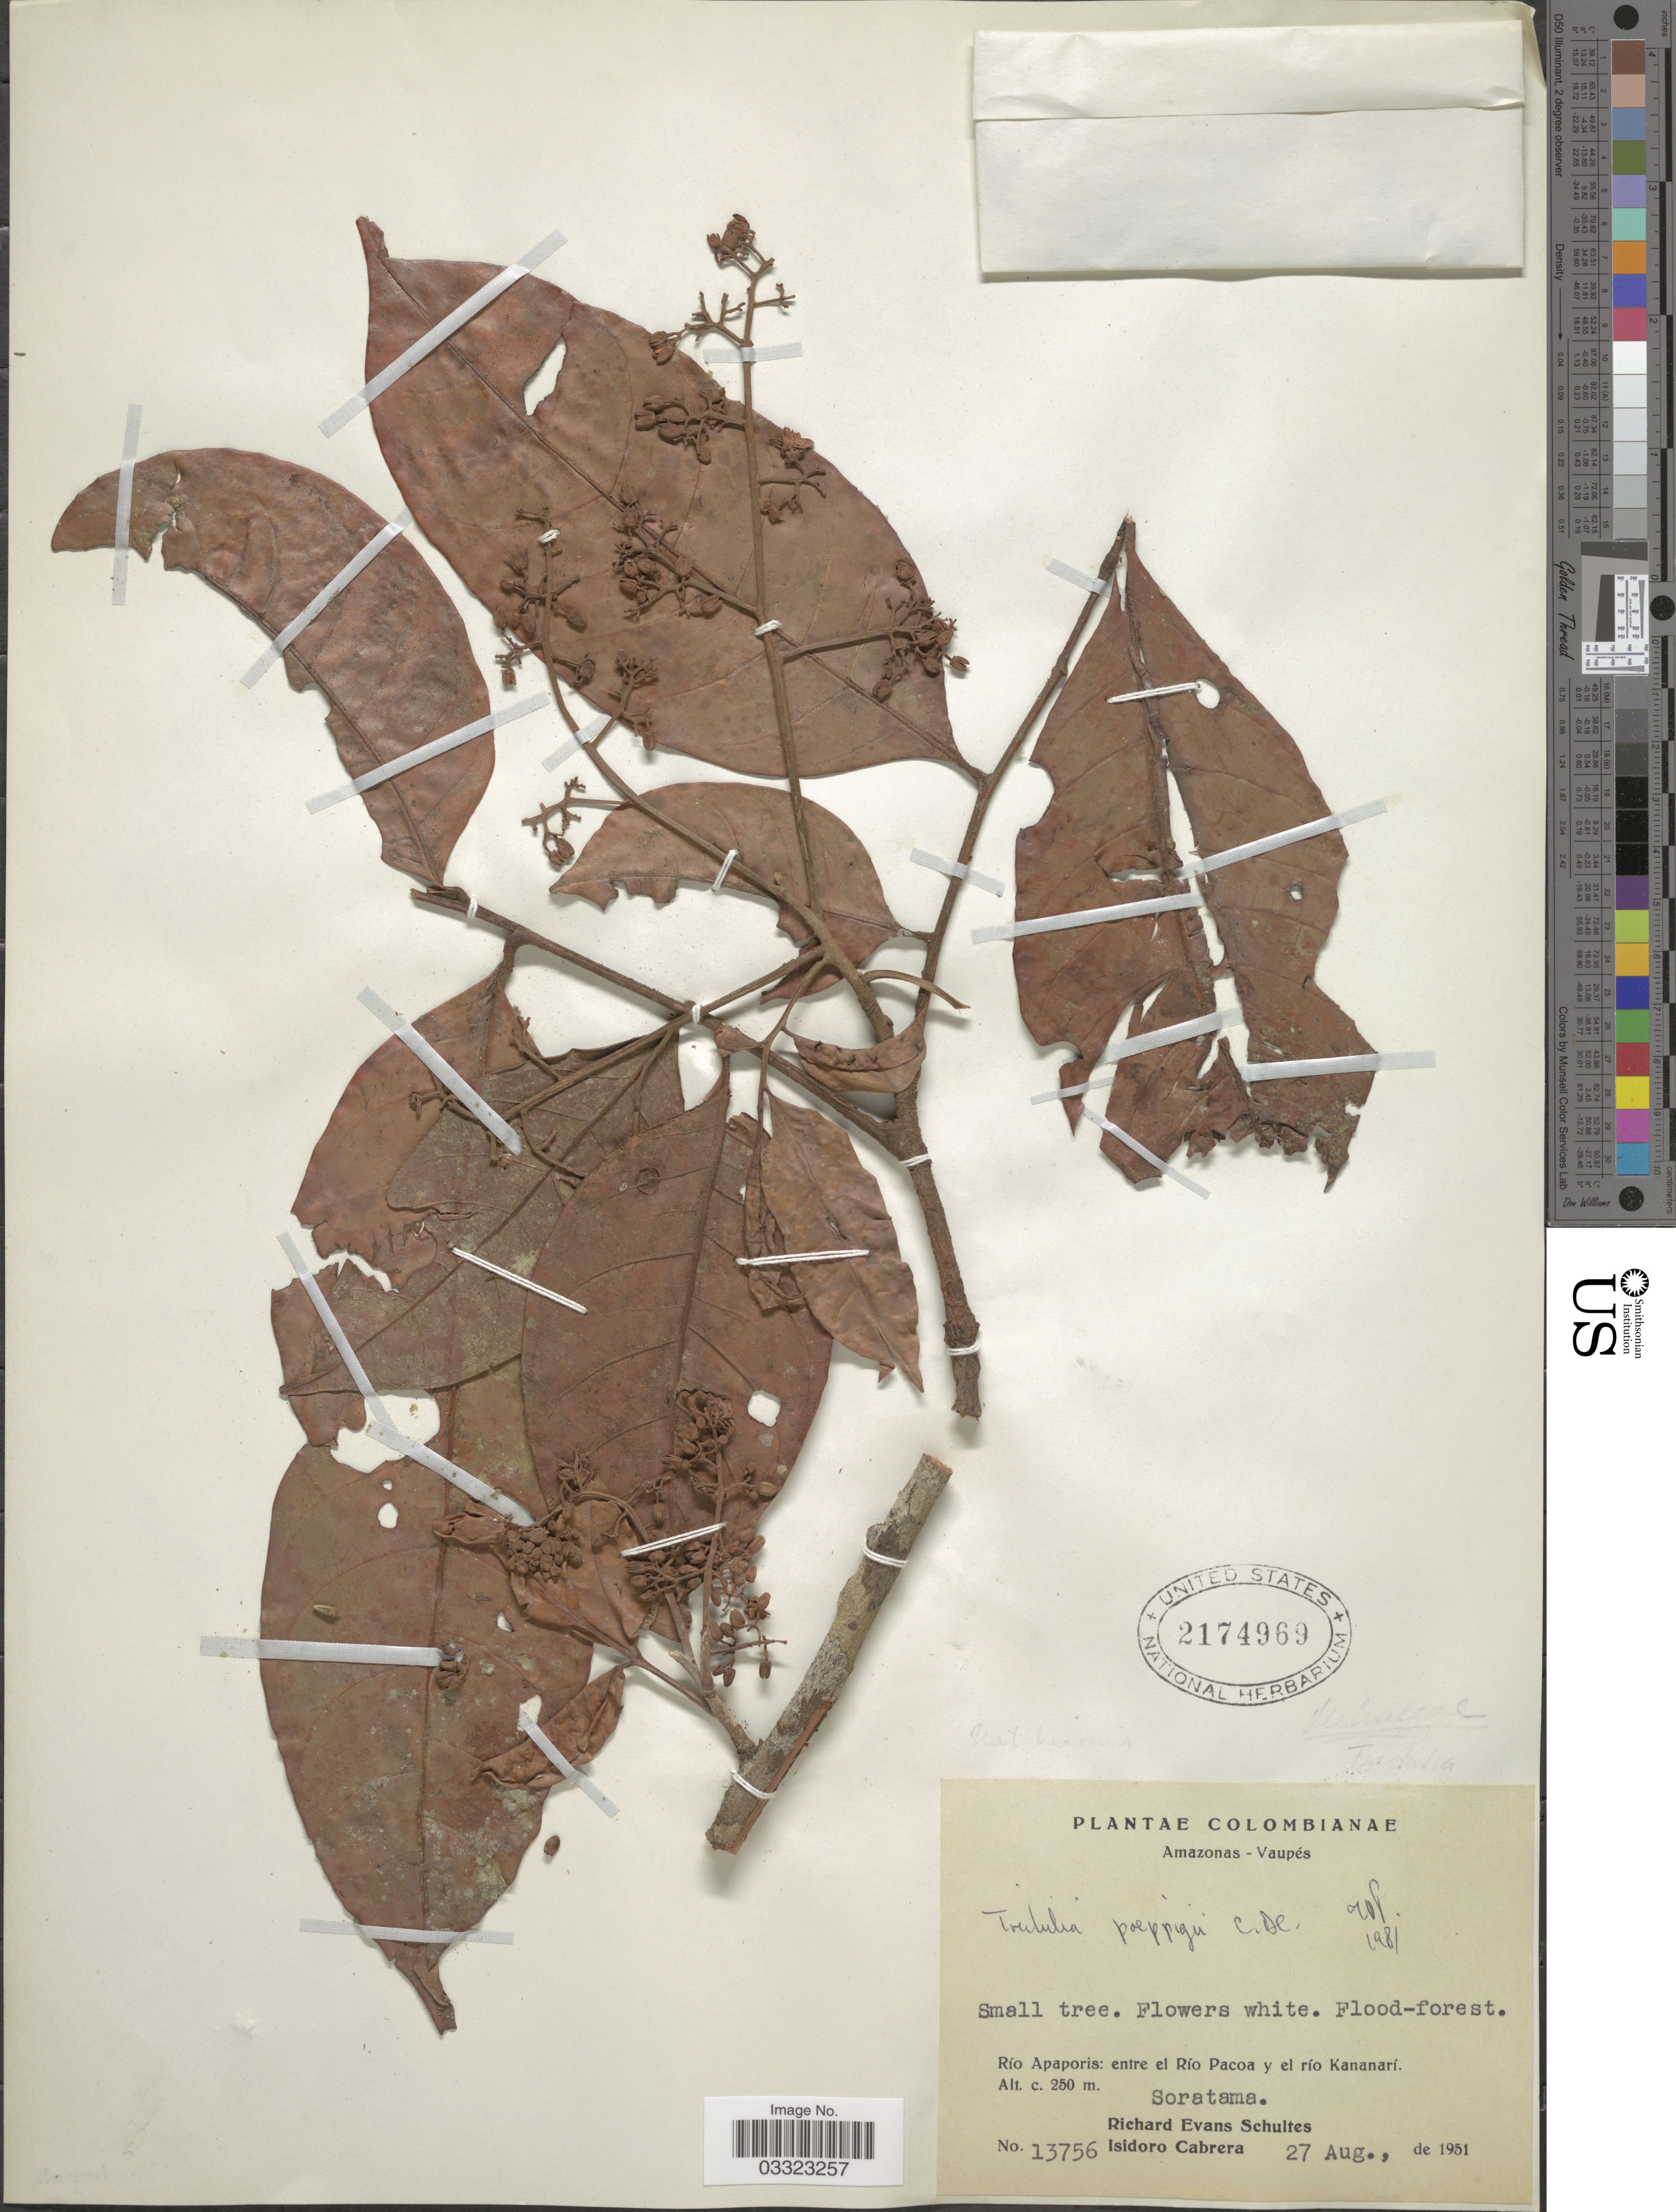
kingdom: Plantae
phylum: Tracheophyta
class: Magnoliopsida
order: Sapindales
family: Meliaceae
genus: Trichilia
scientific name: Trichilia poeppigii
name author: C. DC.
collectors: R. E. Schultes & I. Cabrera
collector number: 13756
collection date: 1951-08-27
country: Colombia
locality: Amazonas - Vau [pés. Río Apaporis: entre el Río Pacoa y el río Kananarí. Soratama.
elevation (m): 250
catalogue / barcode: US 2174969